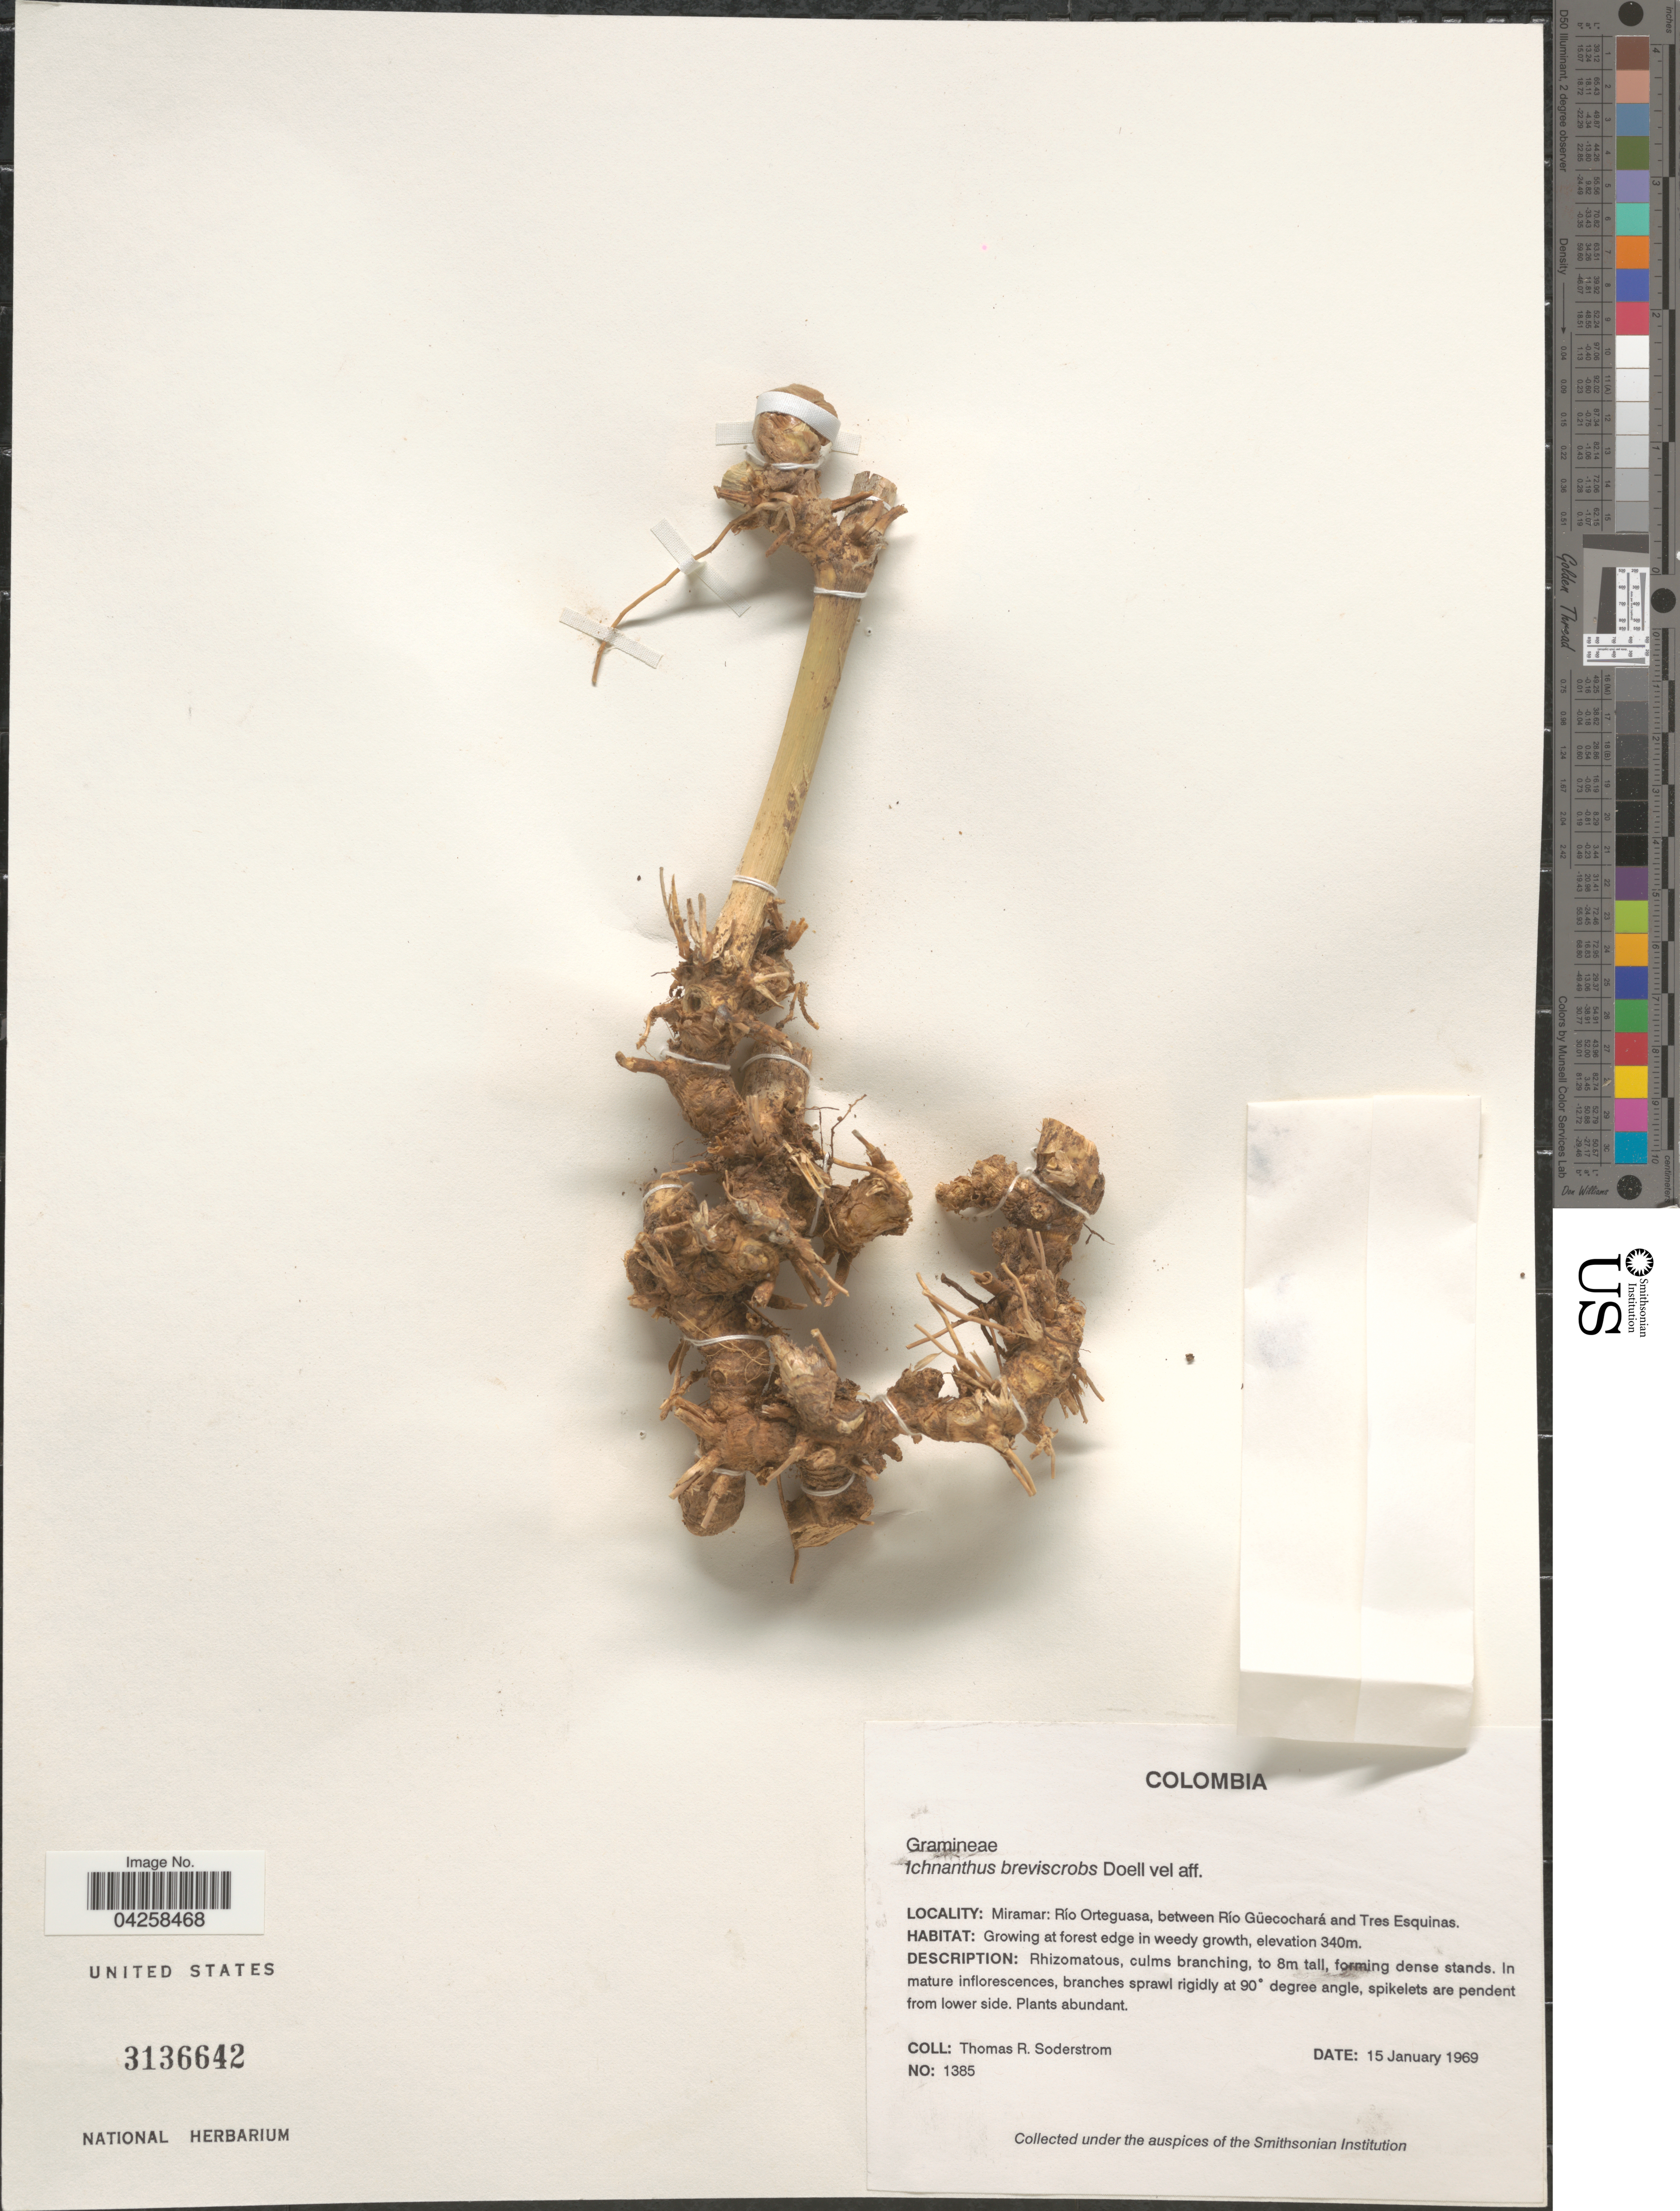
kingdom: Plantae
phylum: Tracheophyta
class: Liliopsida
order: Poales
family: Poaceae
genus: Ichnanthus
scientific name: Ichnanthus breviscrobs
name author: Döll in Mart.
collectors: T. R. Soderstrom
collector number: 1385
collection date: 1969-01-15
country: Colombia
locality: Miramar: Río Orteguasa, between Río Güecochará and Tres Esquinas. At forest edge in weedy growth.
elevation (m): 340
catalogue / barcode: US 3136642